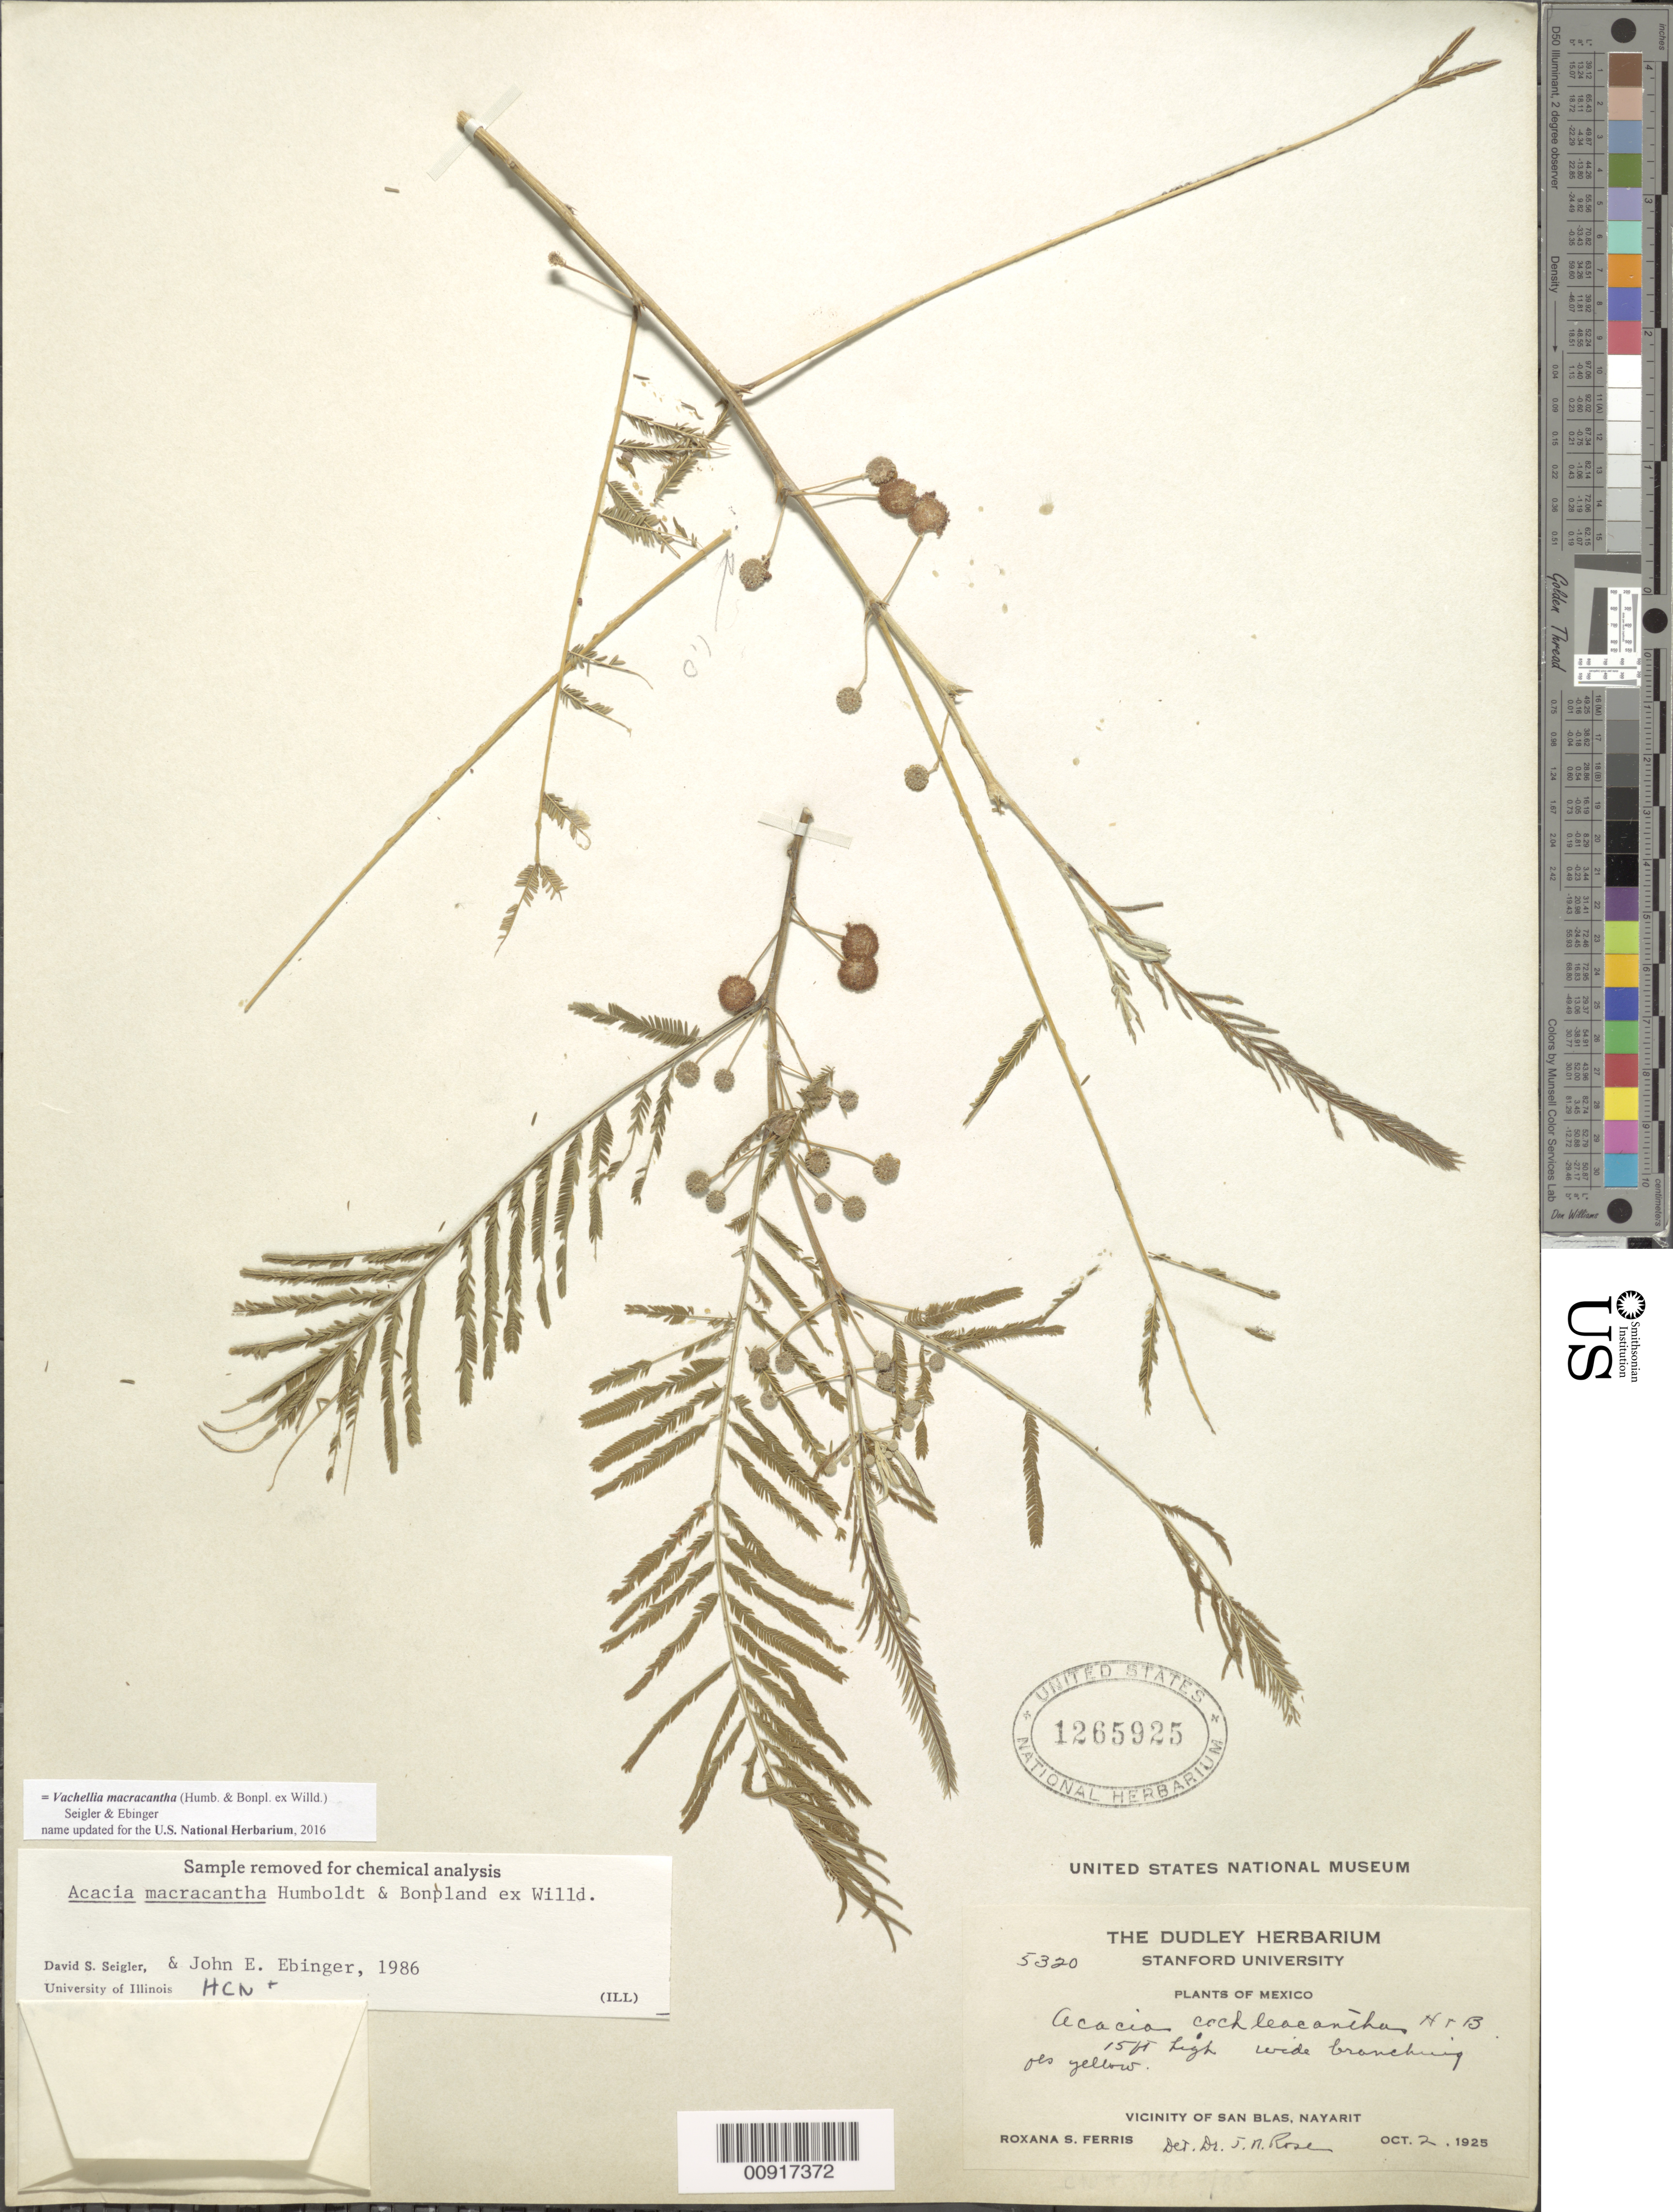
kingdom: Plantae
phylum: Tracheophyta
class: Magnoliopsida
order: Fabales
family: Fabaceae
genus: Vachellia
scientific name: Vachellia macracantha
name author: (Humb. & Bonpl. ex Willd.) Seigler & Ebinger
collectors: R. S. Ferris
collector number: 5320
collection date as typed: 02 Oct 1925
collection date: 1925-10-02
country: Mexico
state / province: Nayarit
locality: Vicinity of San Blas, Nayarit.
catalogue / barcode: US 1265925